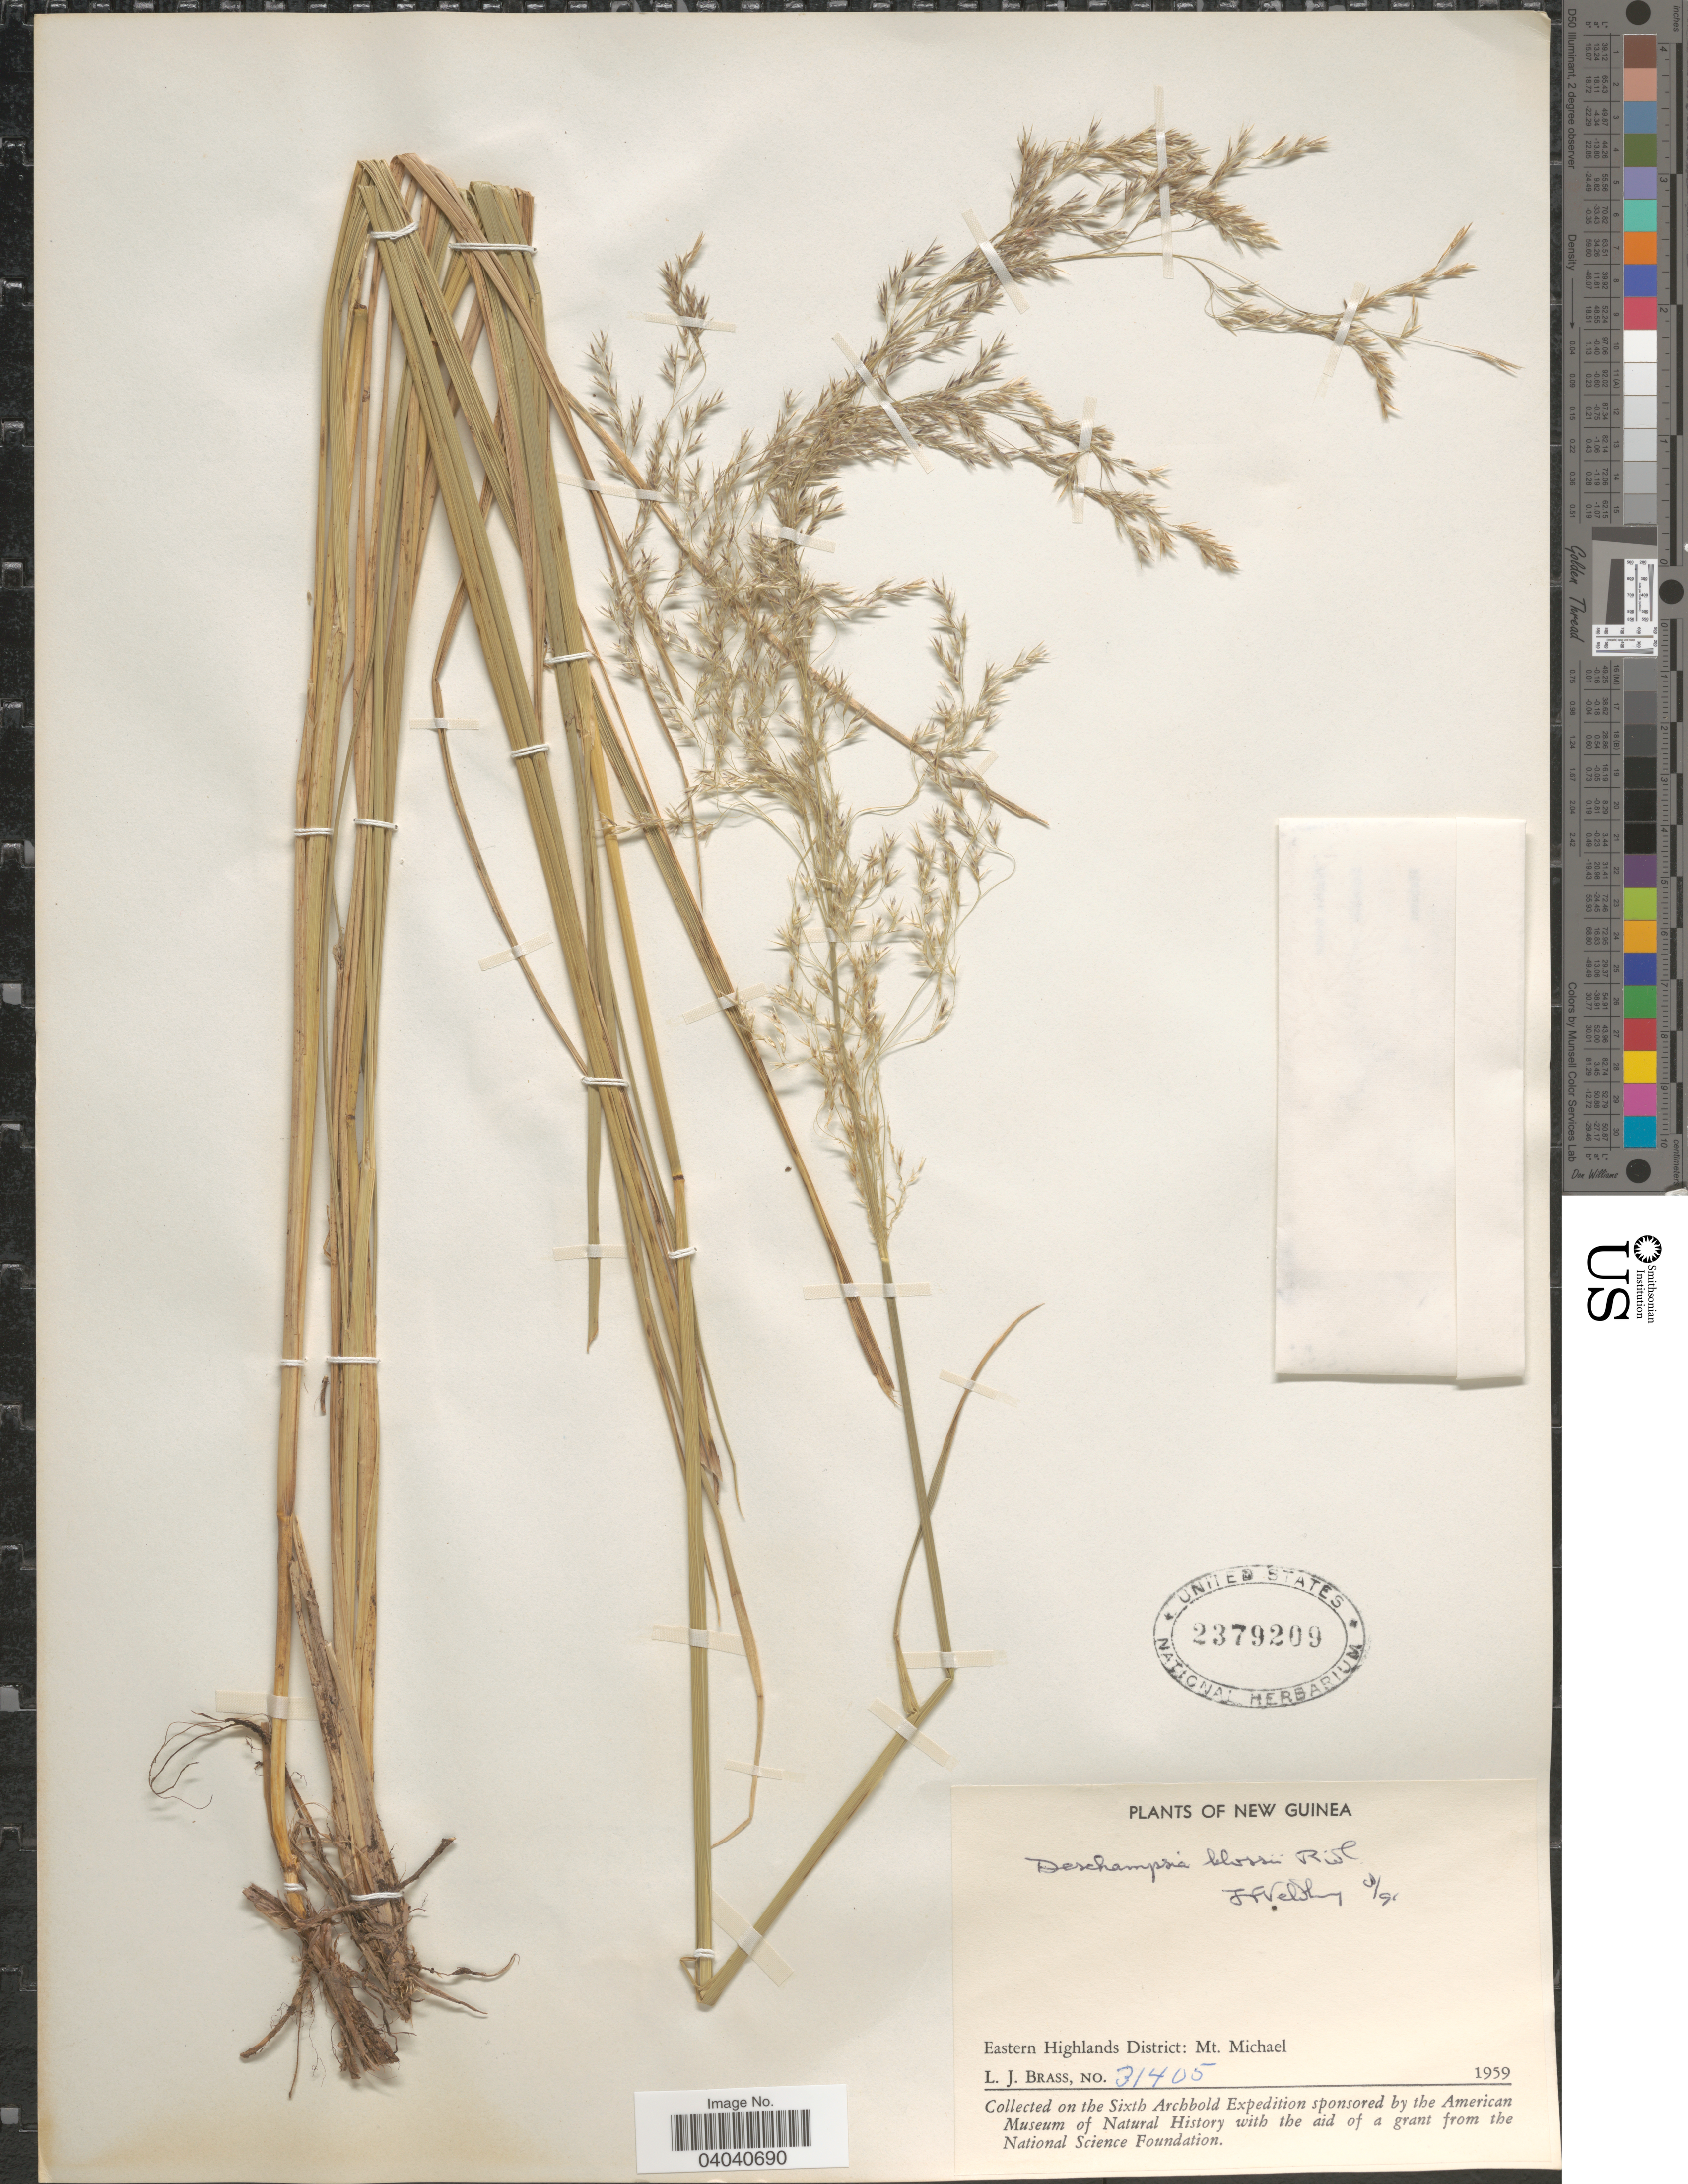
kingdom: Plantae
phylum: Tracheophyta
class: Liliopsida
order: Poales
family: Poaceae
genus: Deschampsia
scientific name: Deschampsia klossii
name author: Ridl.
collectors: L. J. Brass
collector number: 31405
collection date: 1959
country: Papua New Guinea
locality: New Guinea. Eastern Highlands District: Mt. Michael.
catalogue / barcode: US 2379209